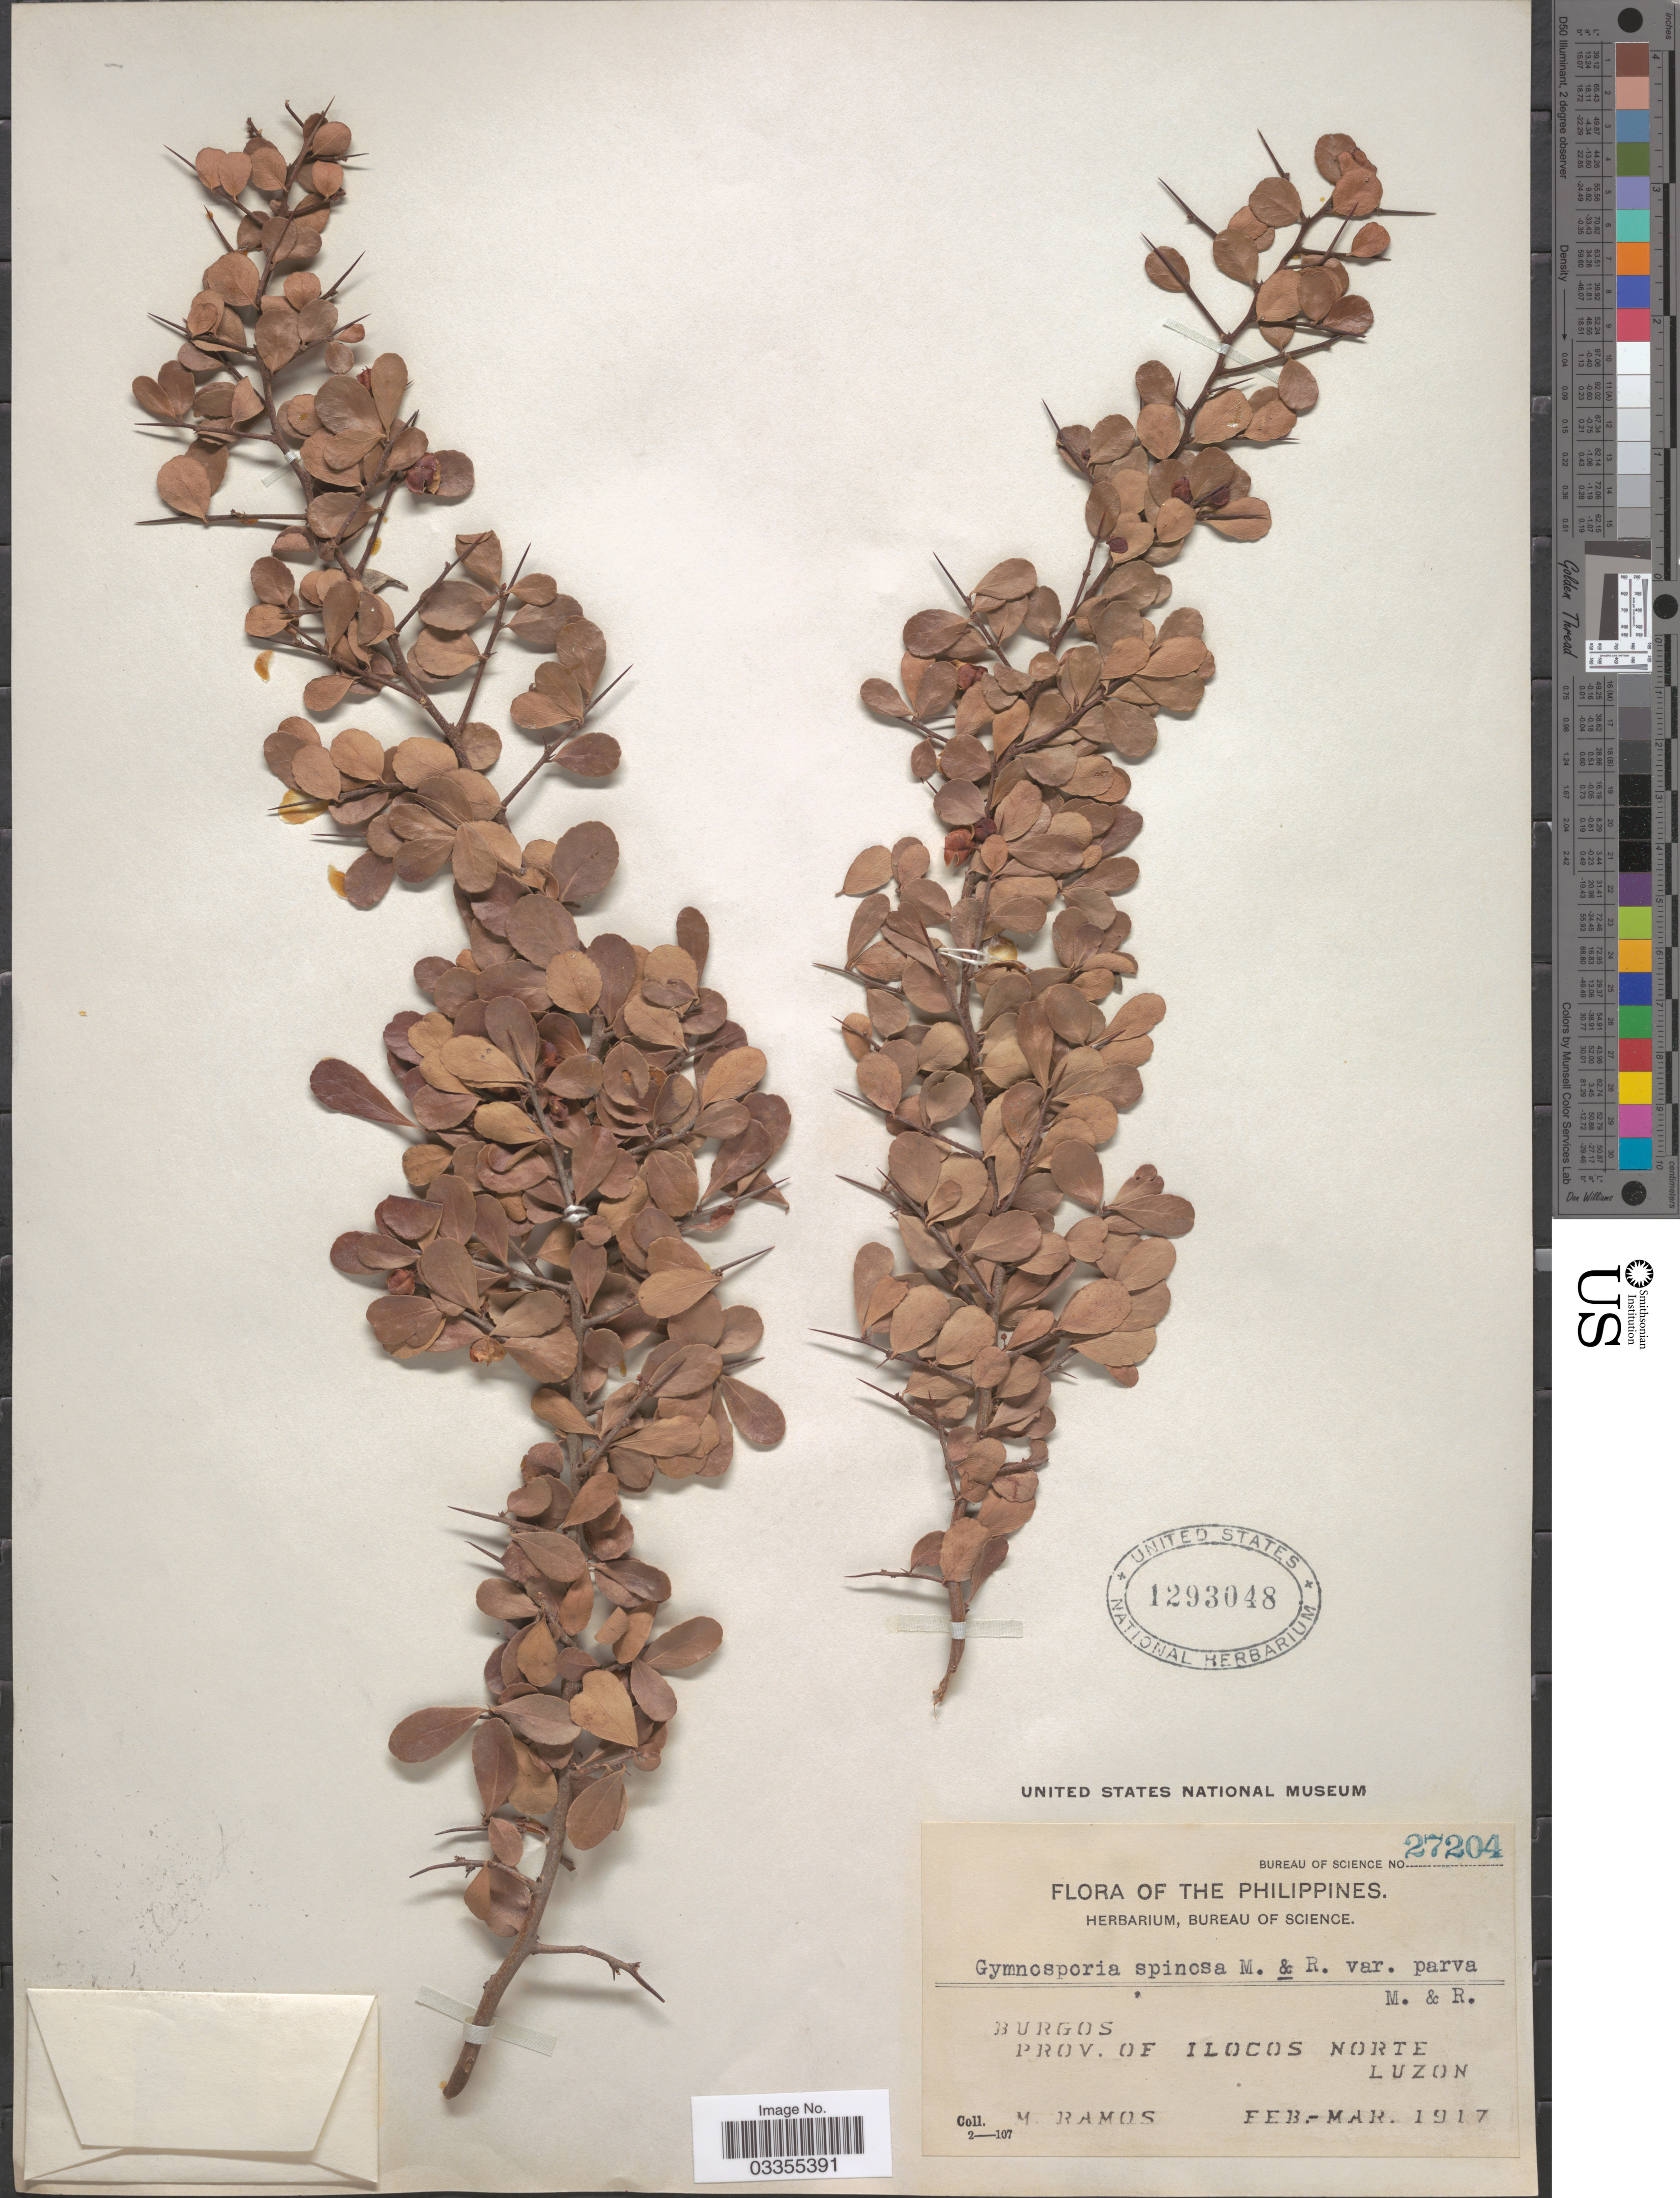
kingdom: Plantae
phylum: Tracheophyta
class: Magnoliopsida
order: Celastrales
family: Celastraceae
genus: Gymnosporia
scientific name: Gymnosporia spinosa var. parva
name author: Merr. & Rolfe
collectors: M. Ramos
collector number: Bureau of Science 27204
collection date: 1917-02/1917-03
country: Philippines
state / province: Ilocos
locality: Burgos, Prov. of Ilocos Norte, Luzon.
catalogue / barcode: US 1293048